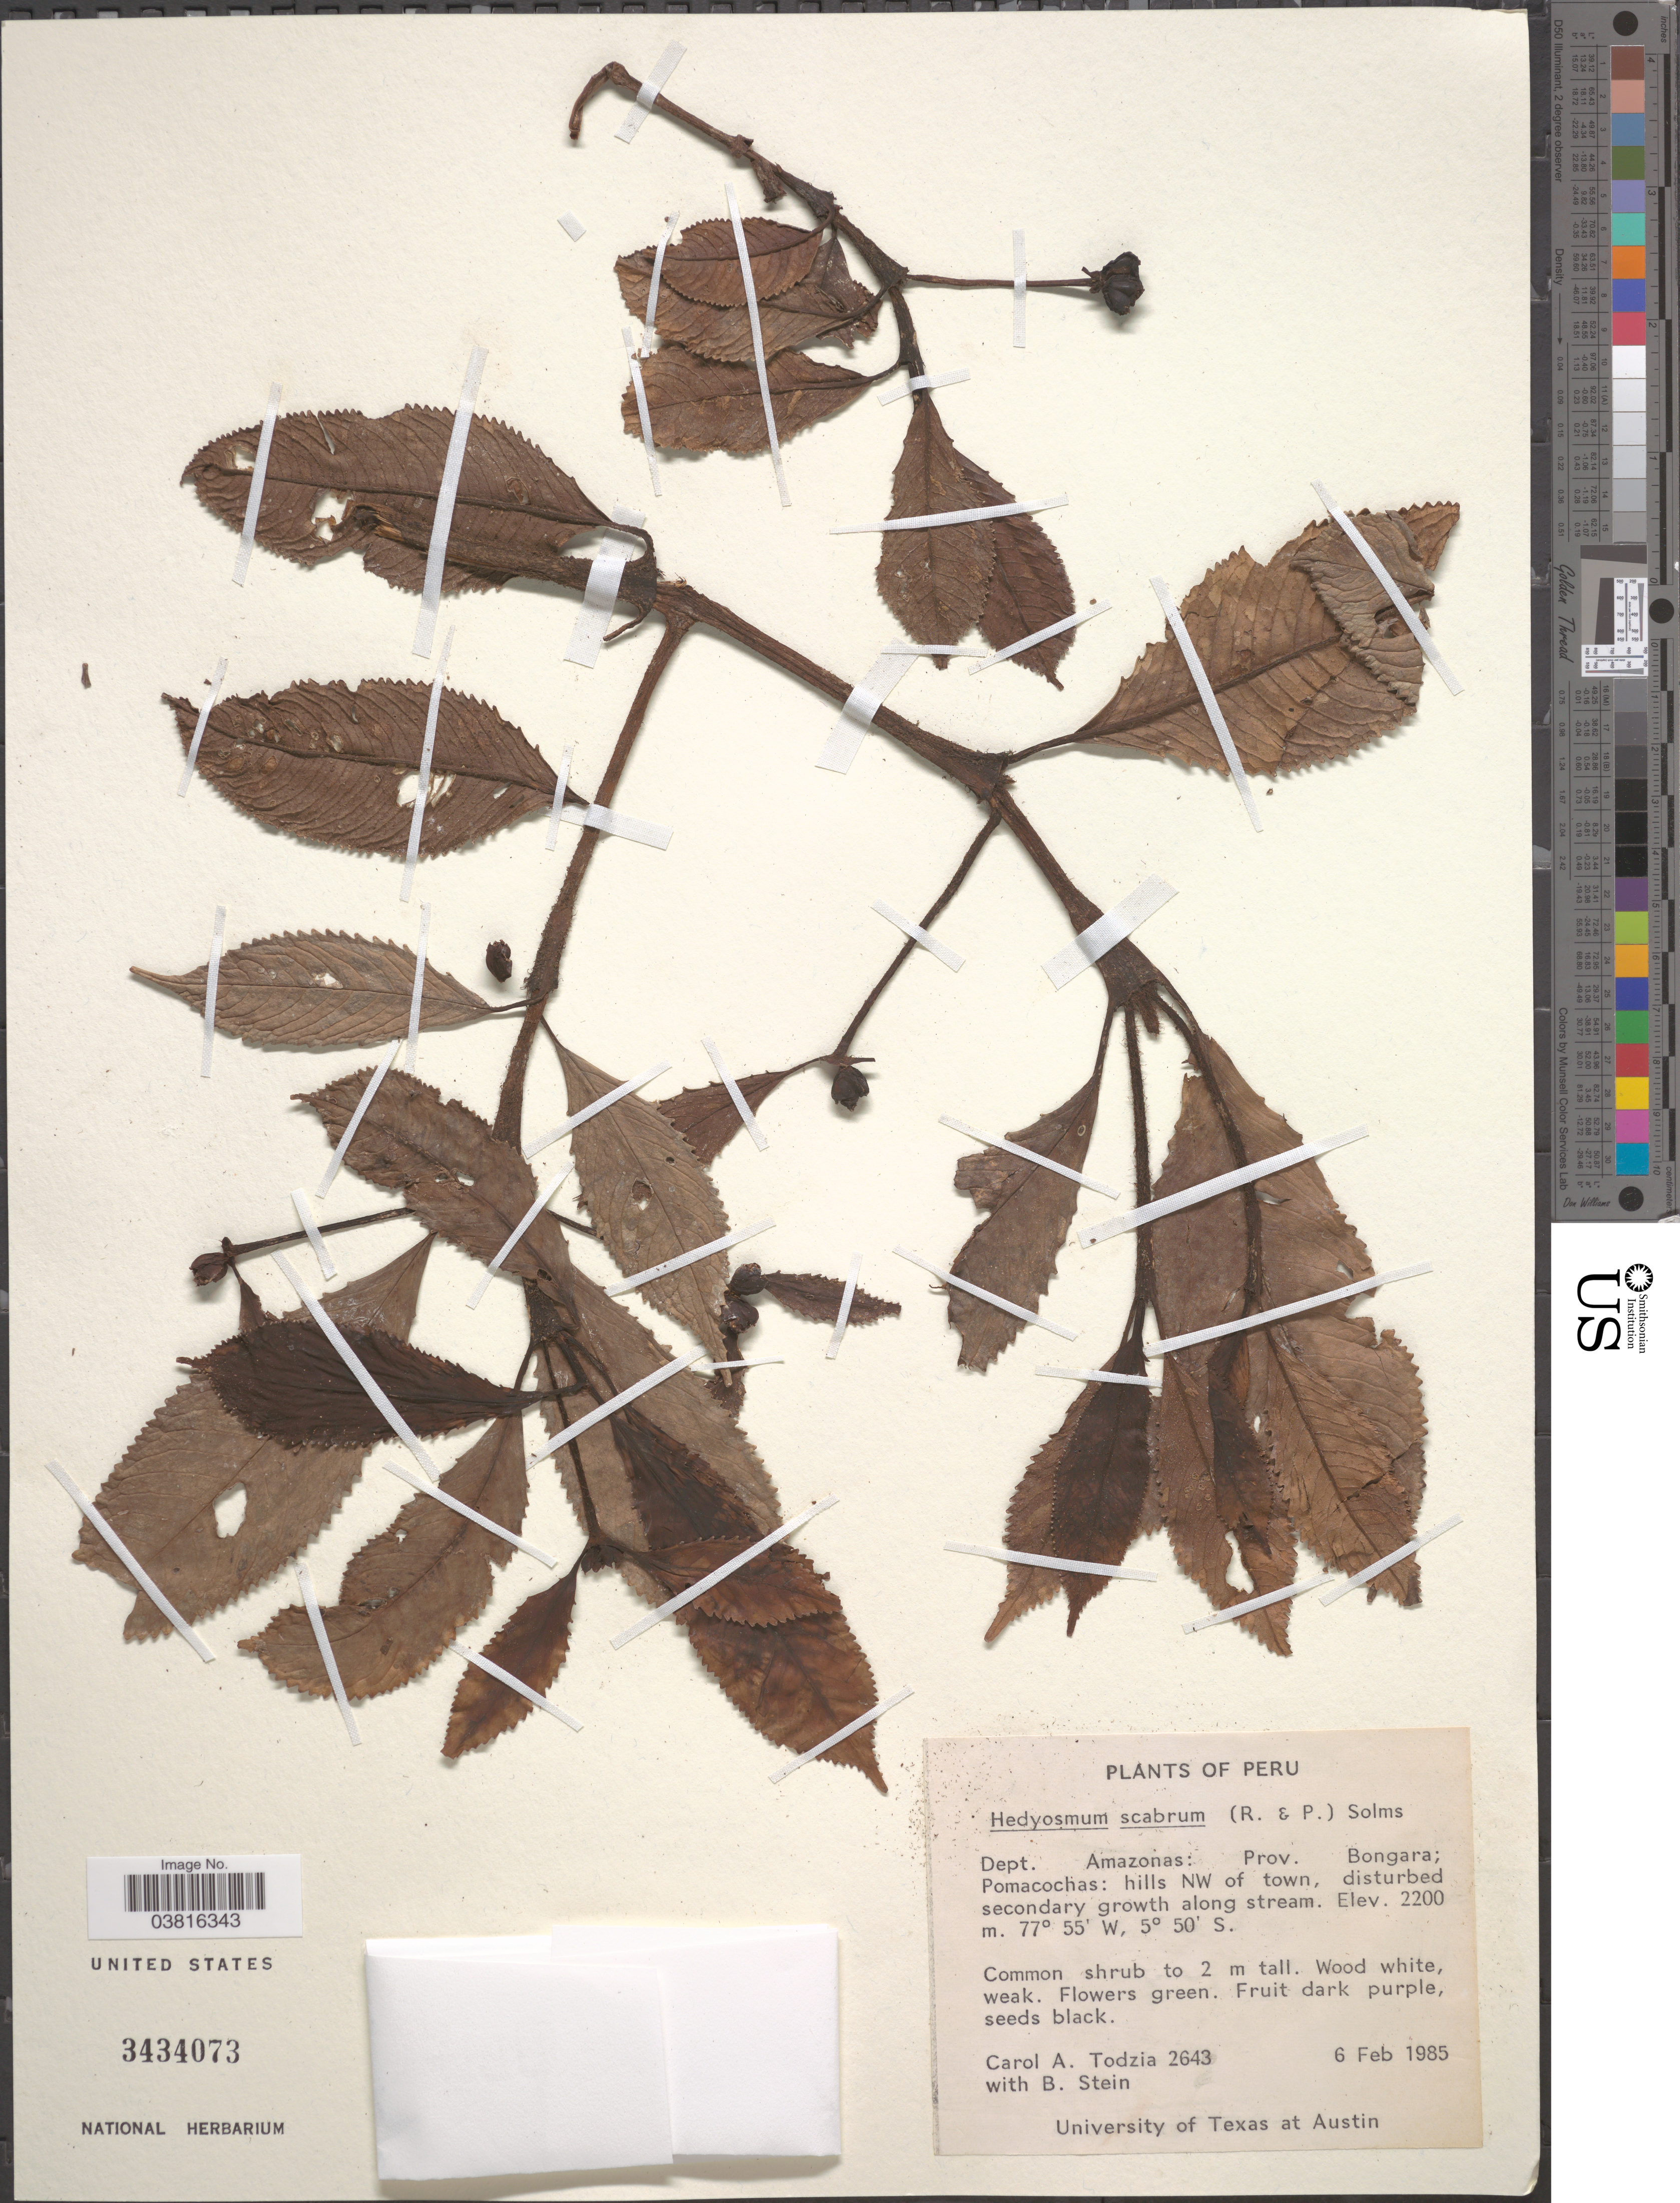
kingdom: Plantae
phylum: Tracheophyta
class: Magnoliopsida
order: Chloranthales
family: Chloranthaceae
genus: Hedyosmum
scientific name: Hedyosmum scabrum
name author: Solms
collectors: C. A. Todzia & B. Stein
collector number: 2643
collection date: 1985-02-06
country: Peru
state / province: Amazonas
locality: Dept. Amazonas: Prov. Bongara; Pomacochas: hills NW of town.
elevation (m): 2200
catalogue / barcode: US 3434073